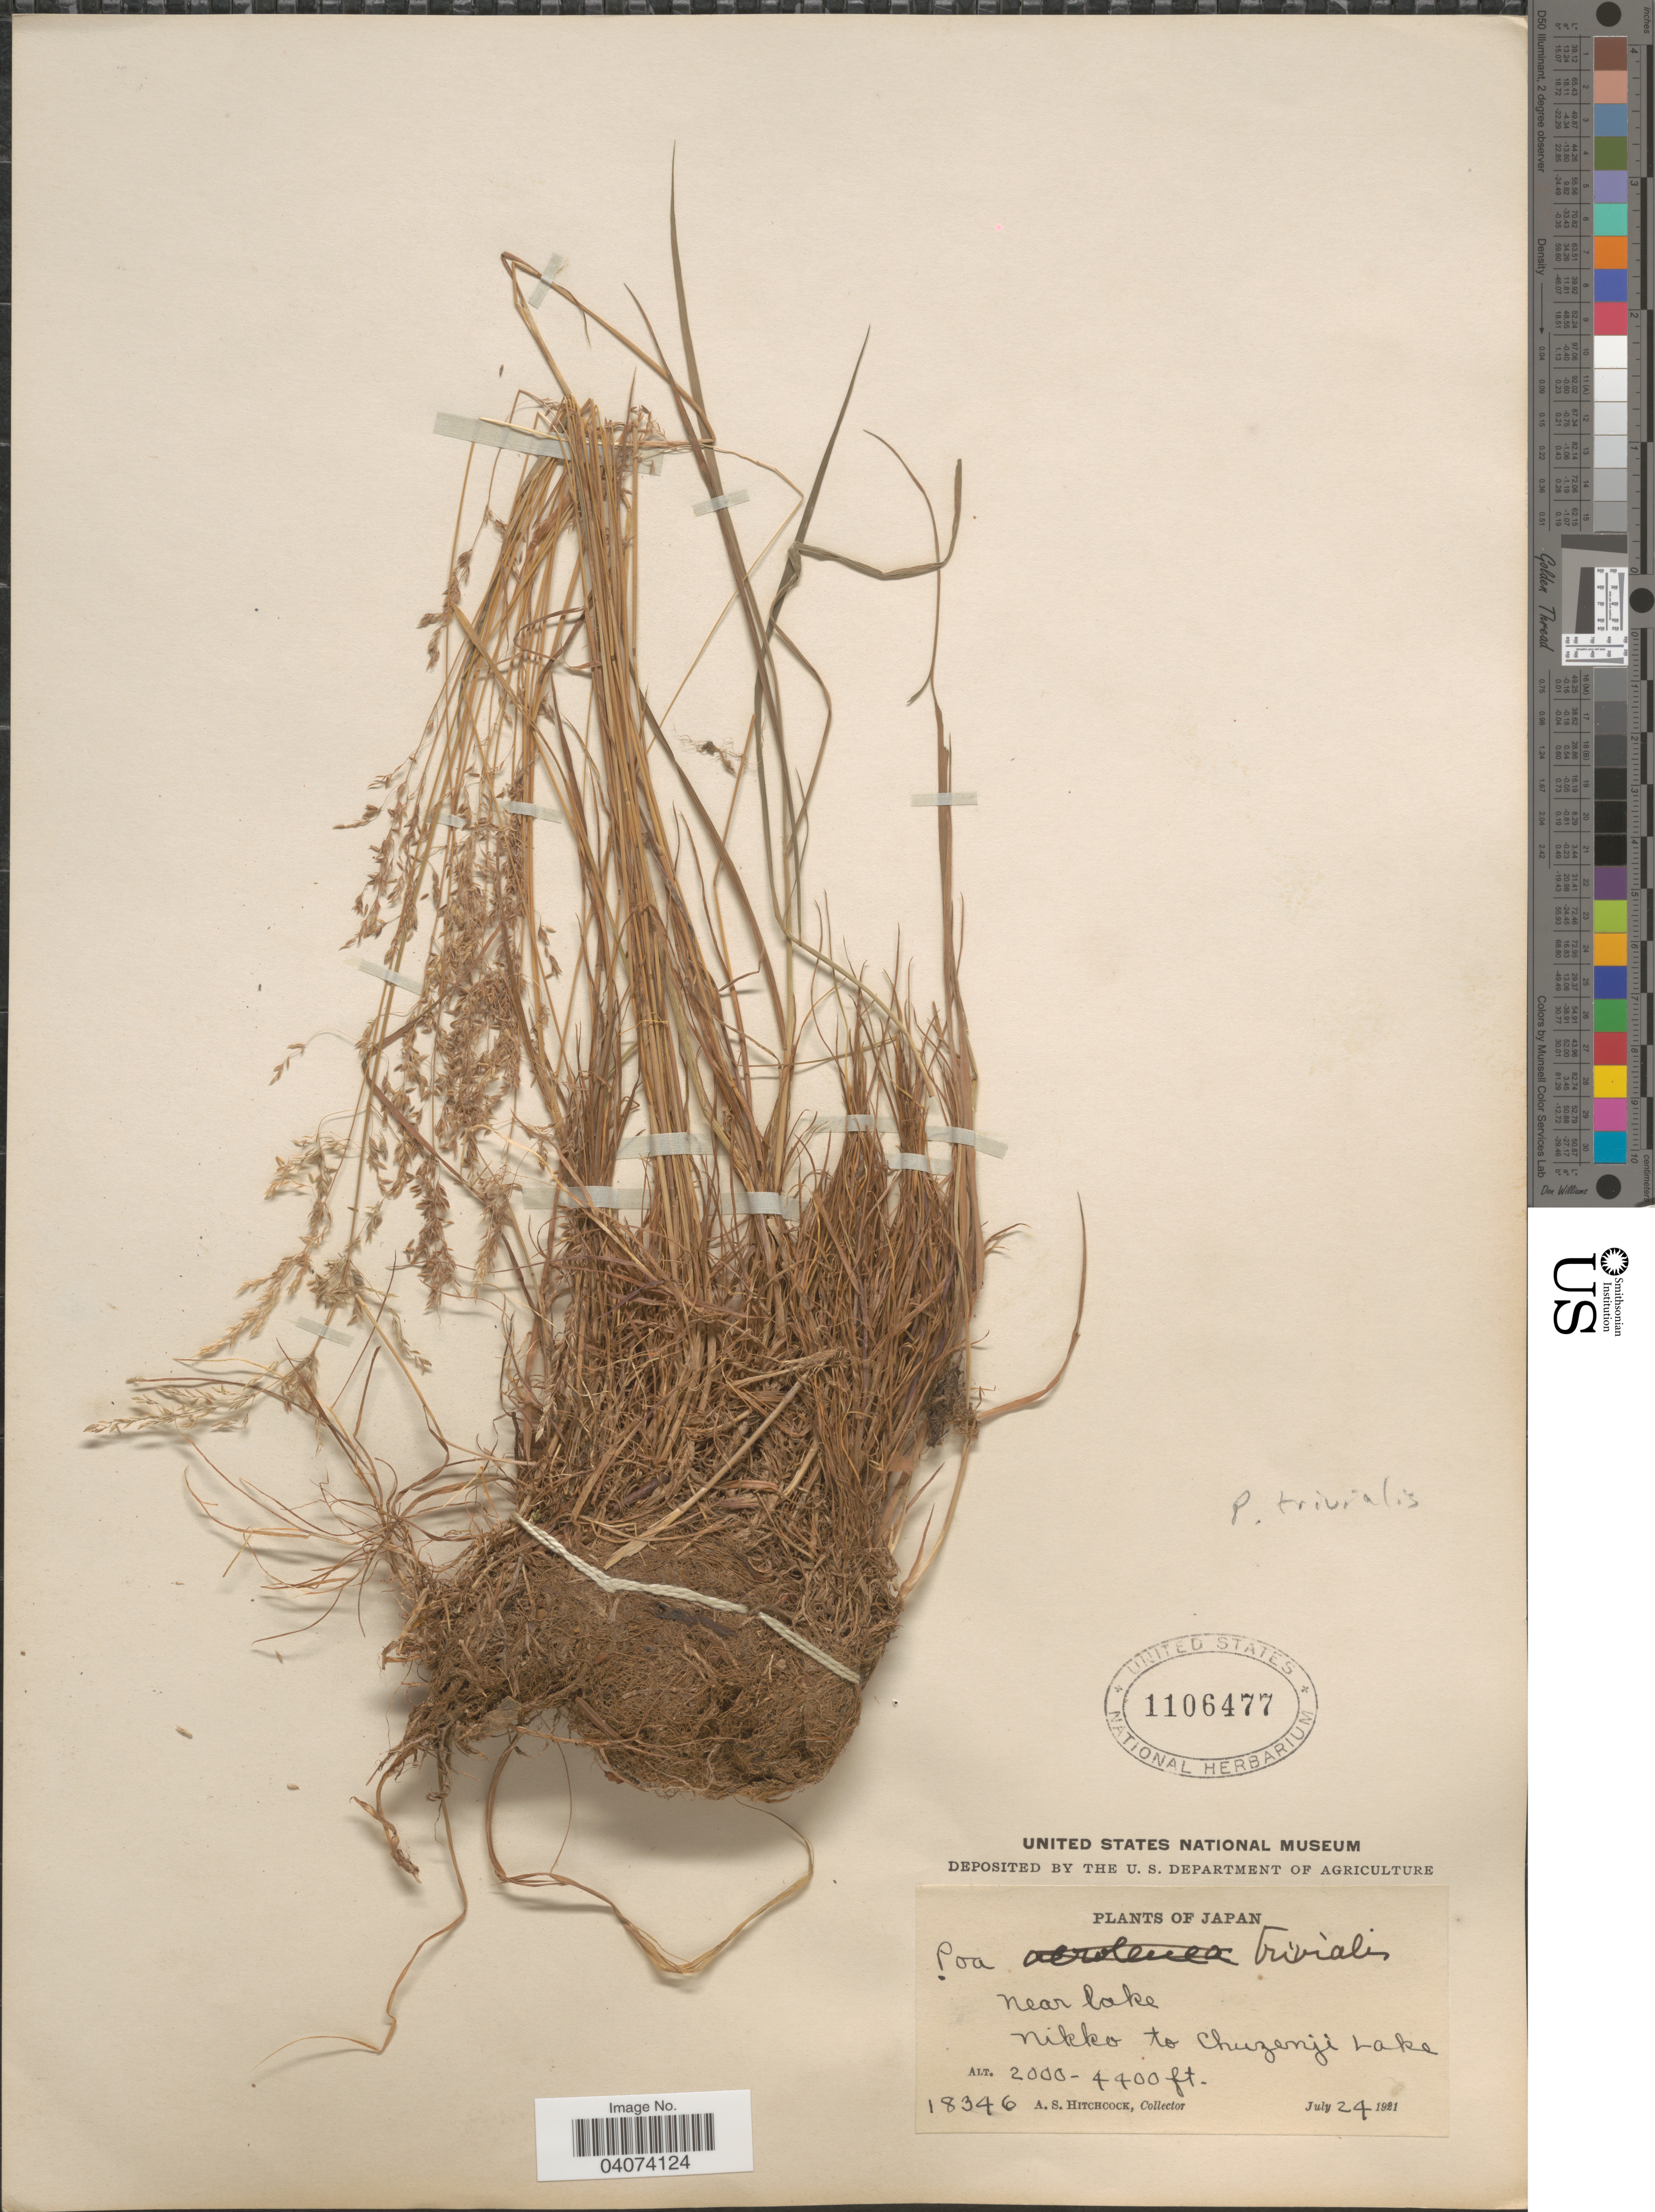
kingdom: Plantae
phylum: Tracheophyta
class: Liliopsida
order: Poales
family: Poaceae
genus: Poa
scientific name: Poa trivialis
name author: L.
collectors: A. S. Hitchcock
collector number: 18346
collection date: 1921-07-24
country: Japan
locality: Near lake Nikko to Chuzenji Lake.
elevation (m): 610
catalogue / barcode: US 1106477